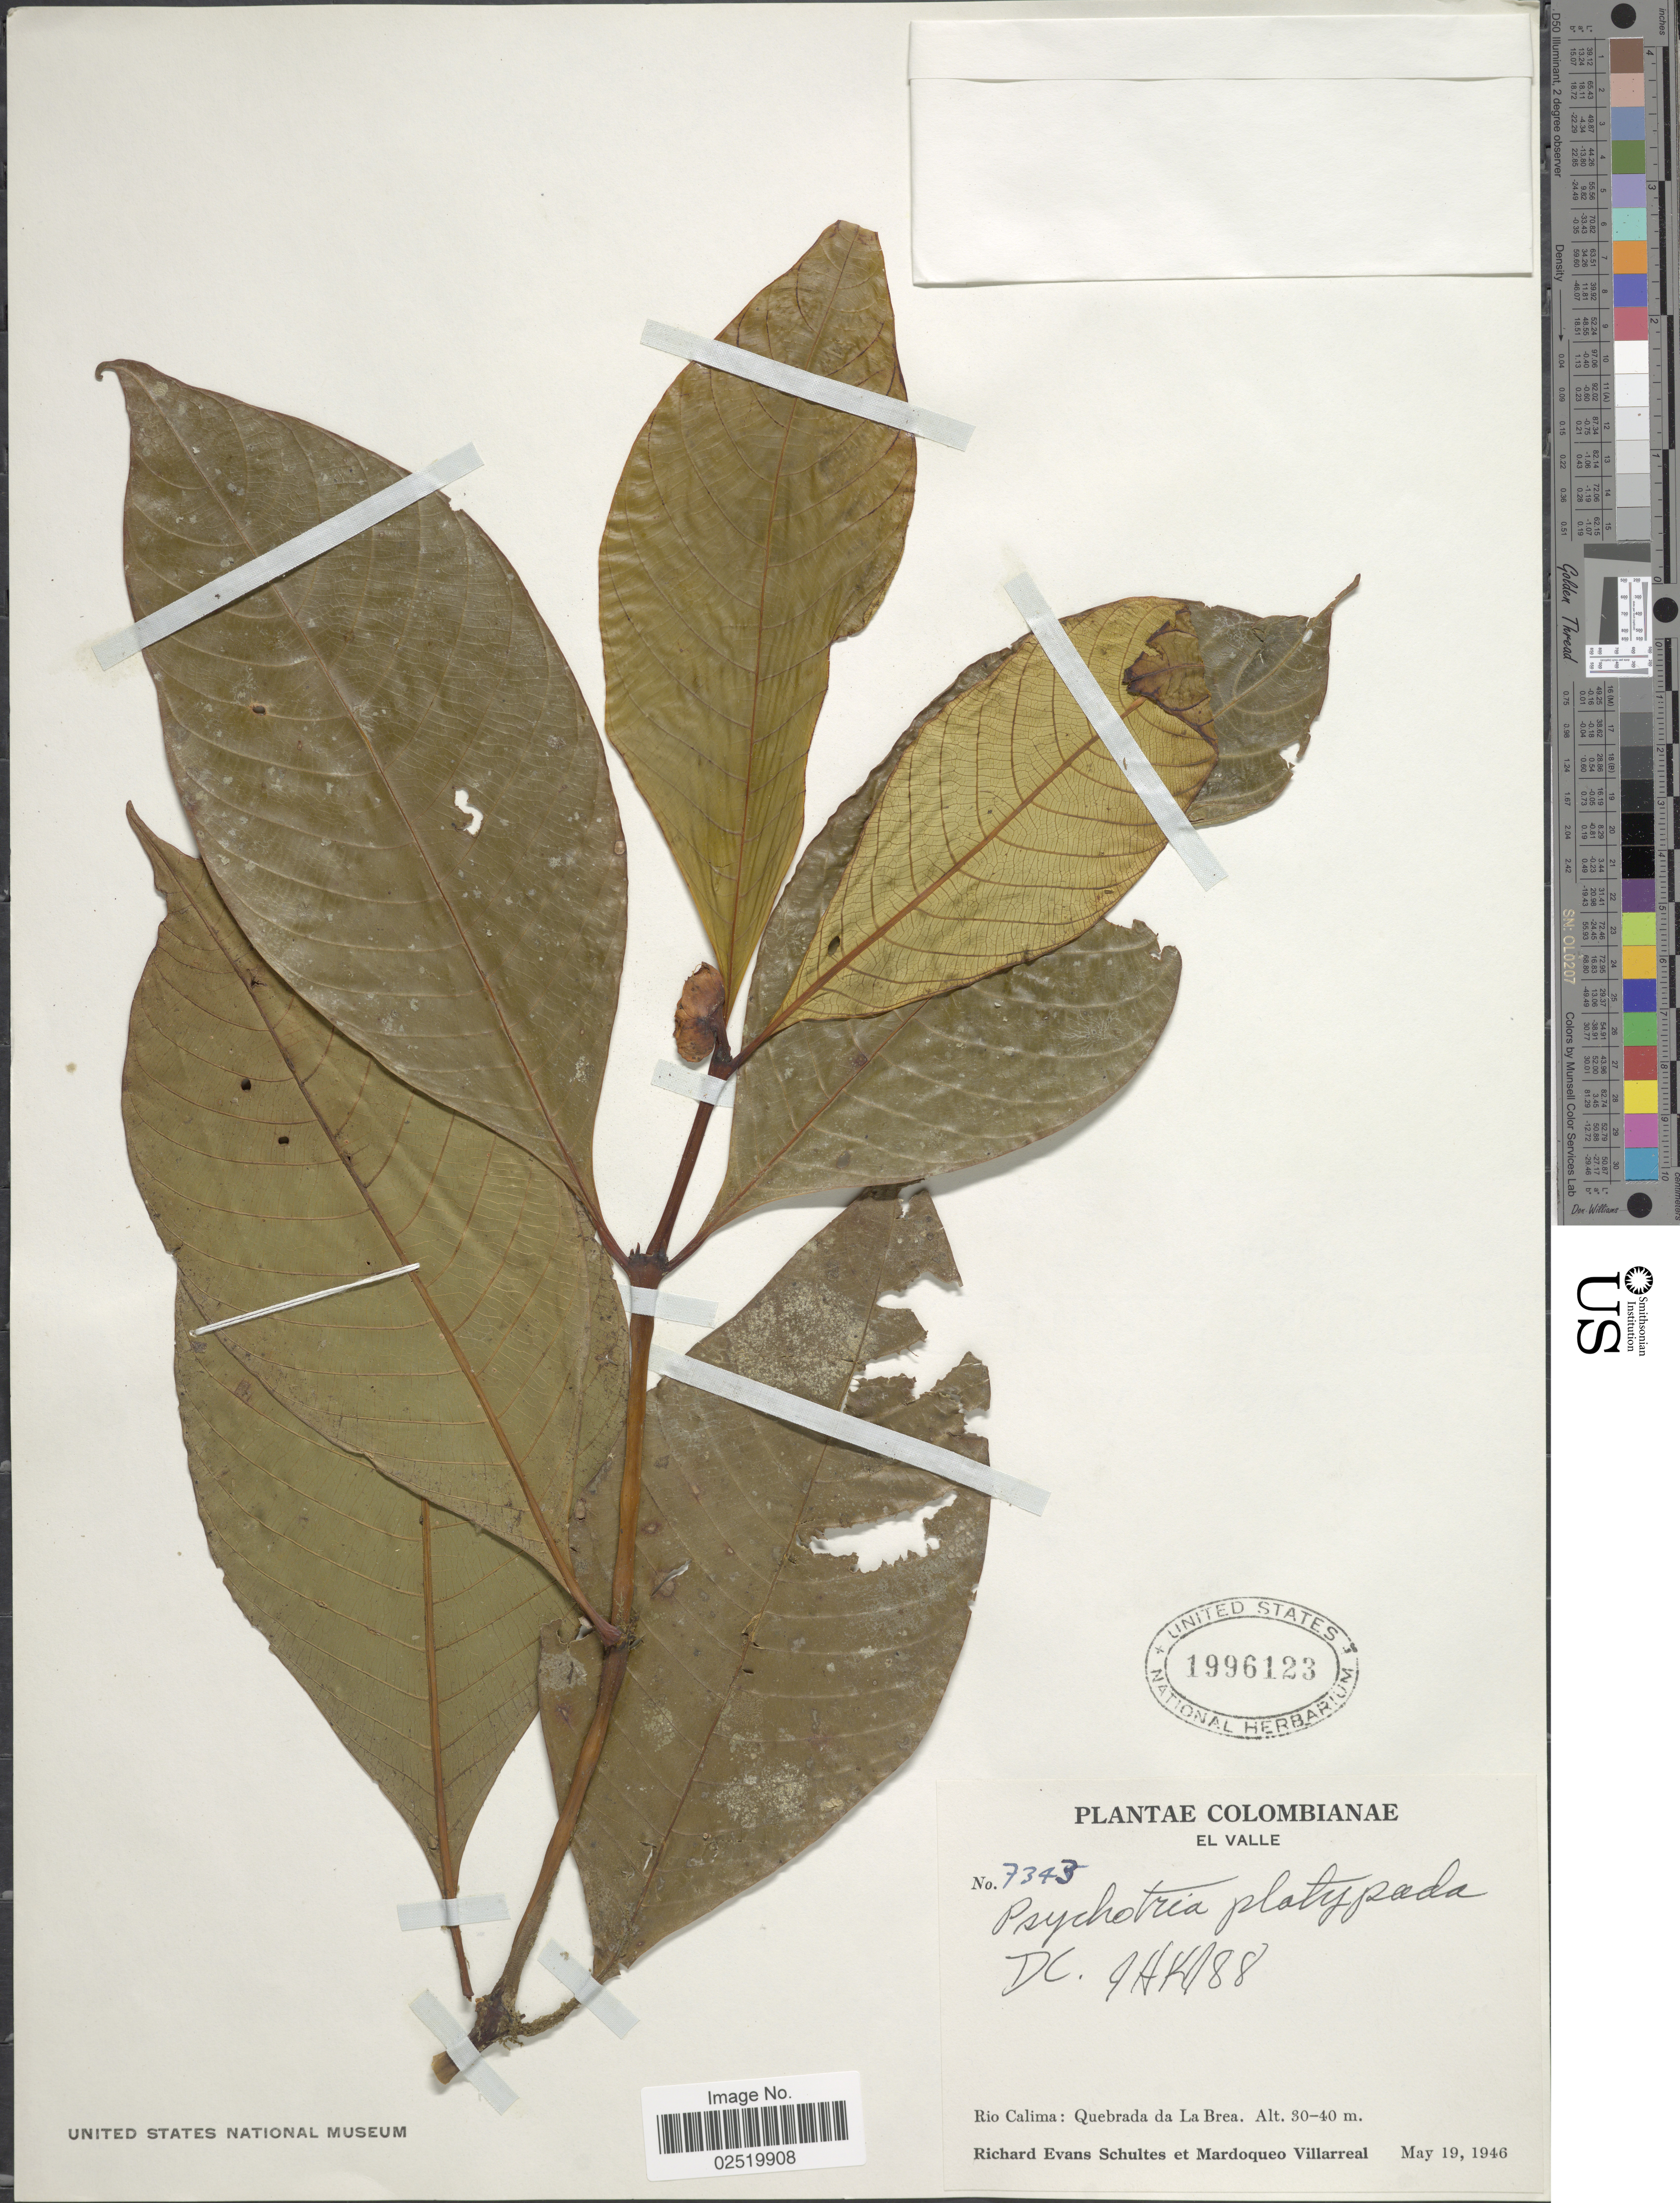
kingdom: Plantae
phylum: Tracheophyta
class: Magnoliopsida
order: Gentianales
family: Rubiaceae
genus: Psychotria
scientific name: Psychotria platypoda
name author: DC.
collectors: R. E. Schultes & M. Villarreal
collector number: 7343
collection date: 1946-05-19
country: Colombia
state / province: Valle del Cauca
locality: El Valle. Rio Calima: Quebrada de La Brea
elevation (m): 30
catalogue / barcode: US 1996123